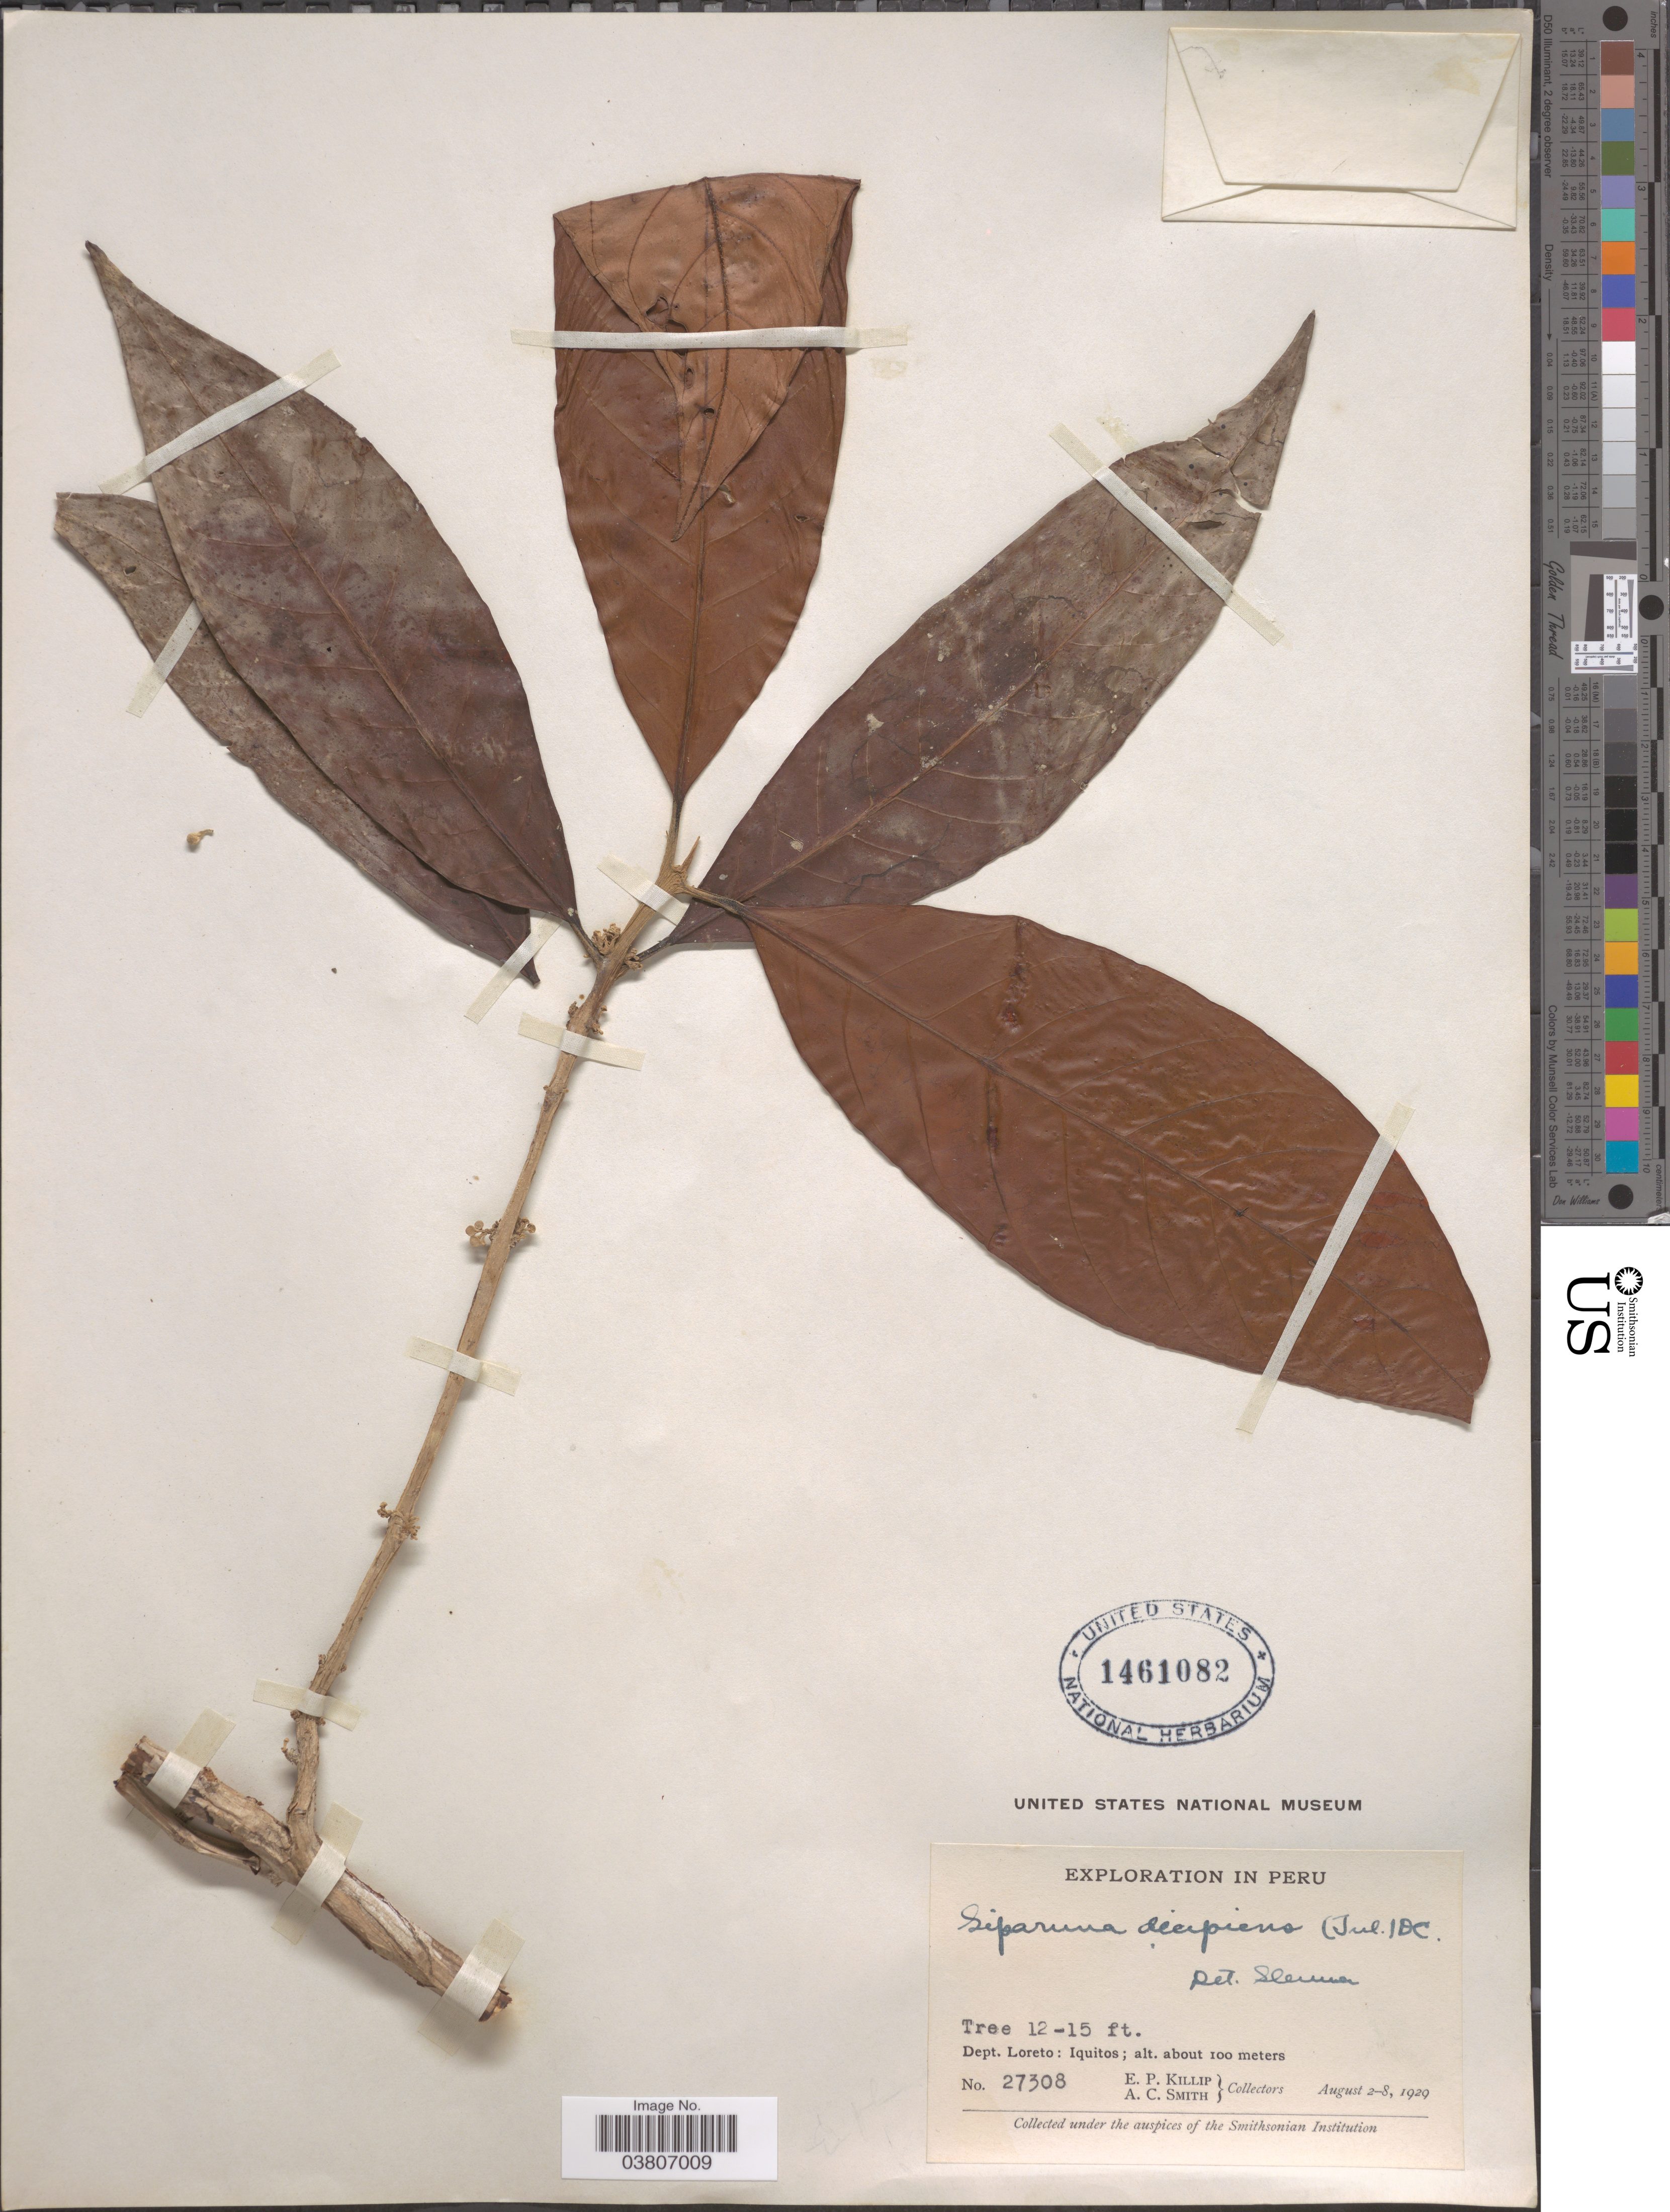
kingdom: Plantae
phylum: Tracheophyta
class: Magnoliopsida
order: Laurales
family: Siparunaceae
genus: Siparuna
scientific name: Siparuna decipiens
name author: (Tul.) A. DC.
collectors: E. P. Killip & A. C. Smith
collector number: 27308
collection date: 1929-08-02/1929-08-08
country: Peru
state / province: Loreto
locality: Dept. Loreto: Iquitos.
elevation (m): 100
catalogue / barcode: US 1461082